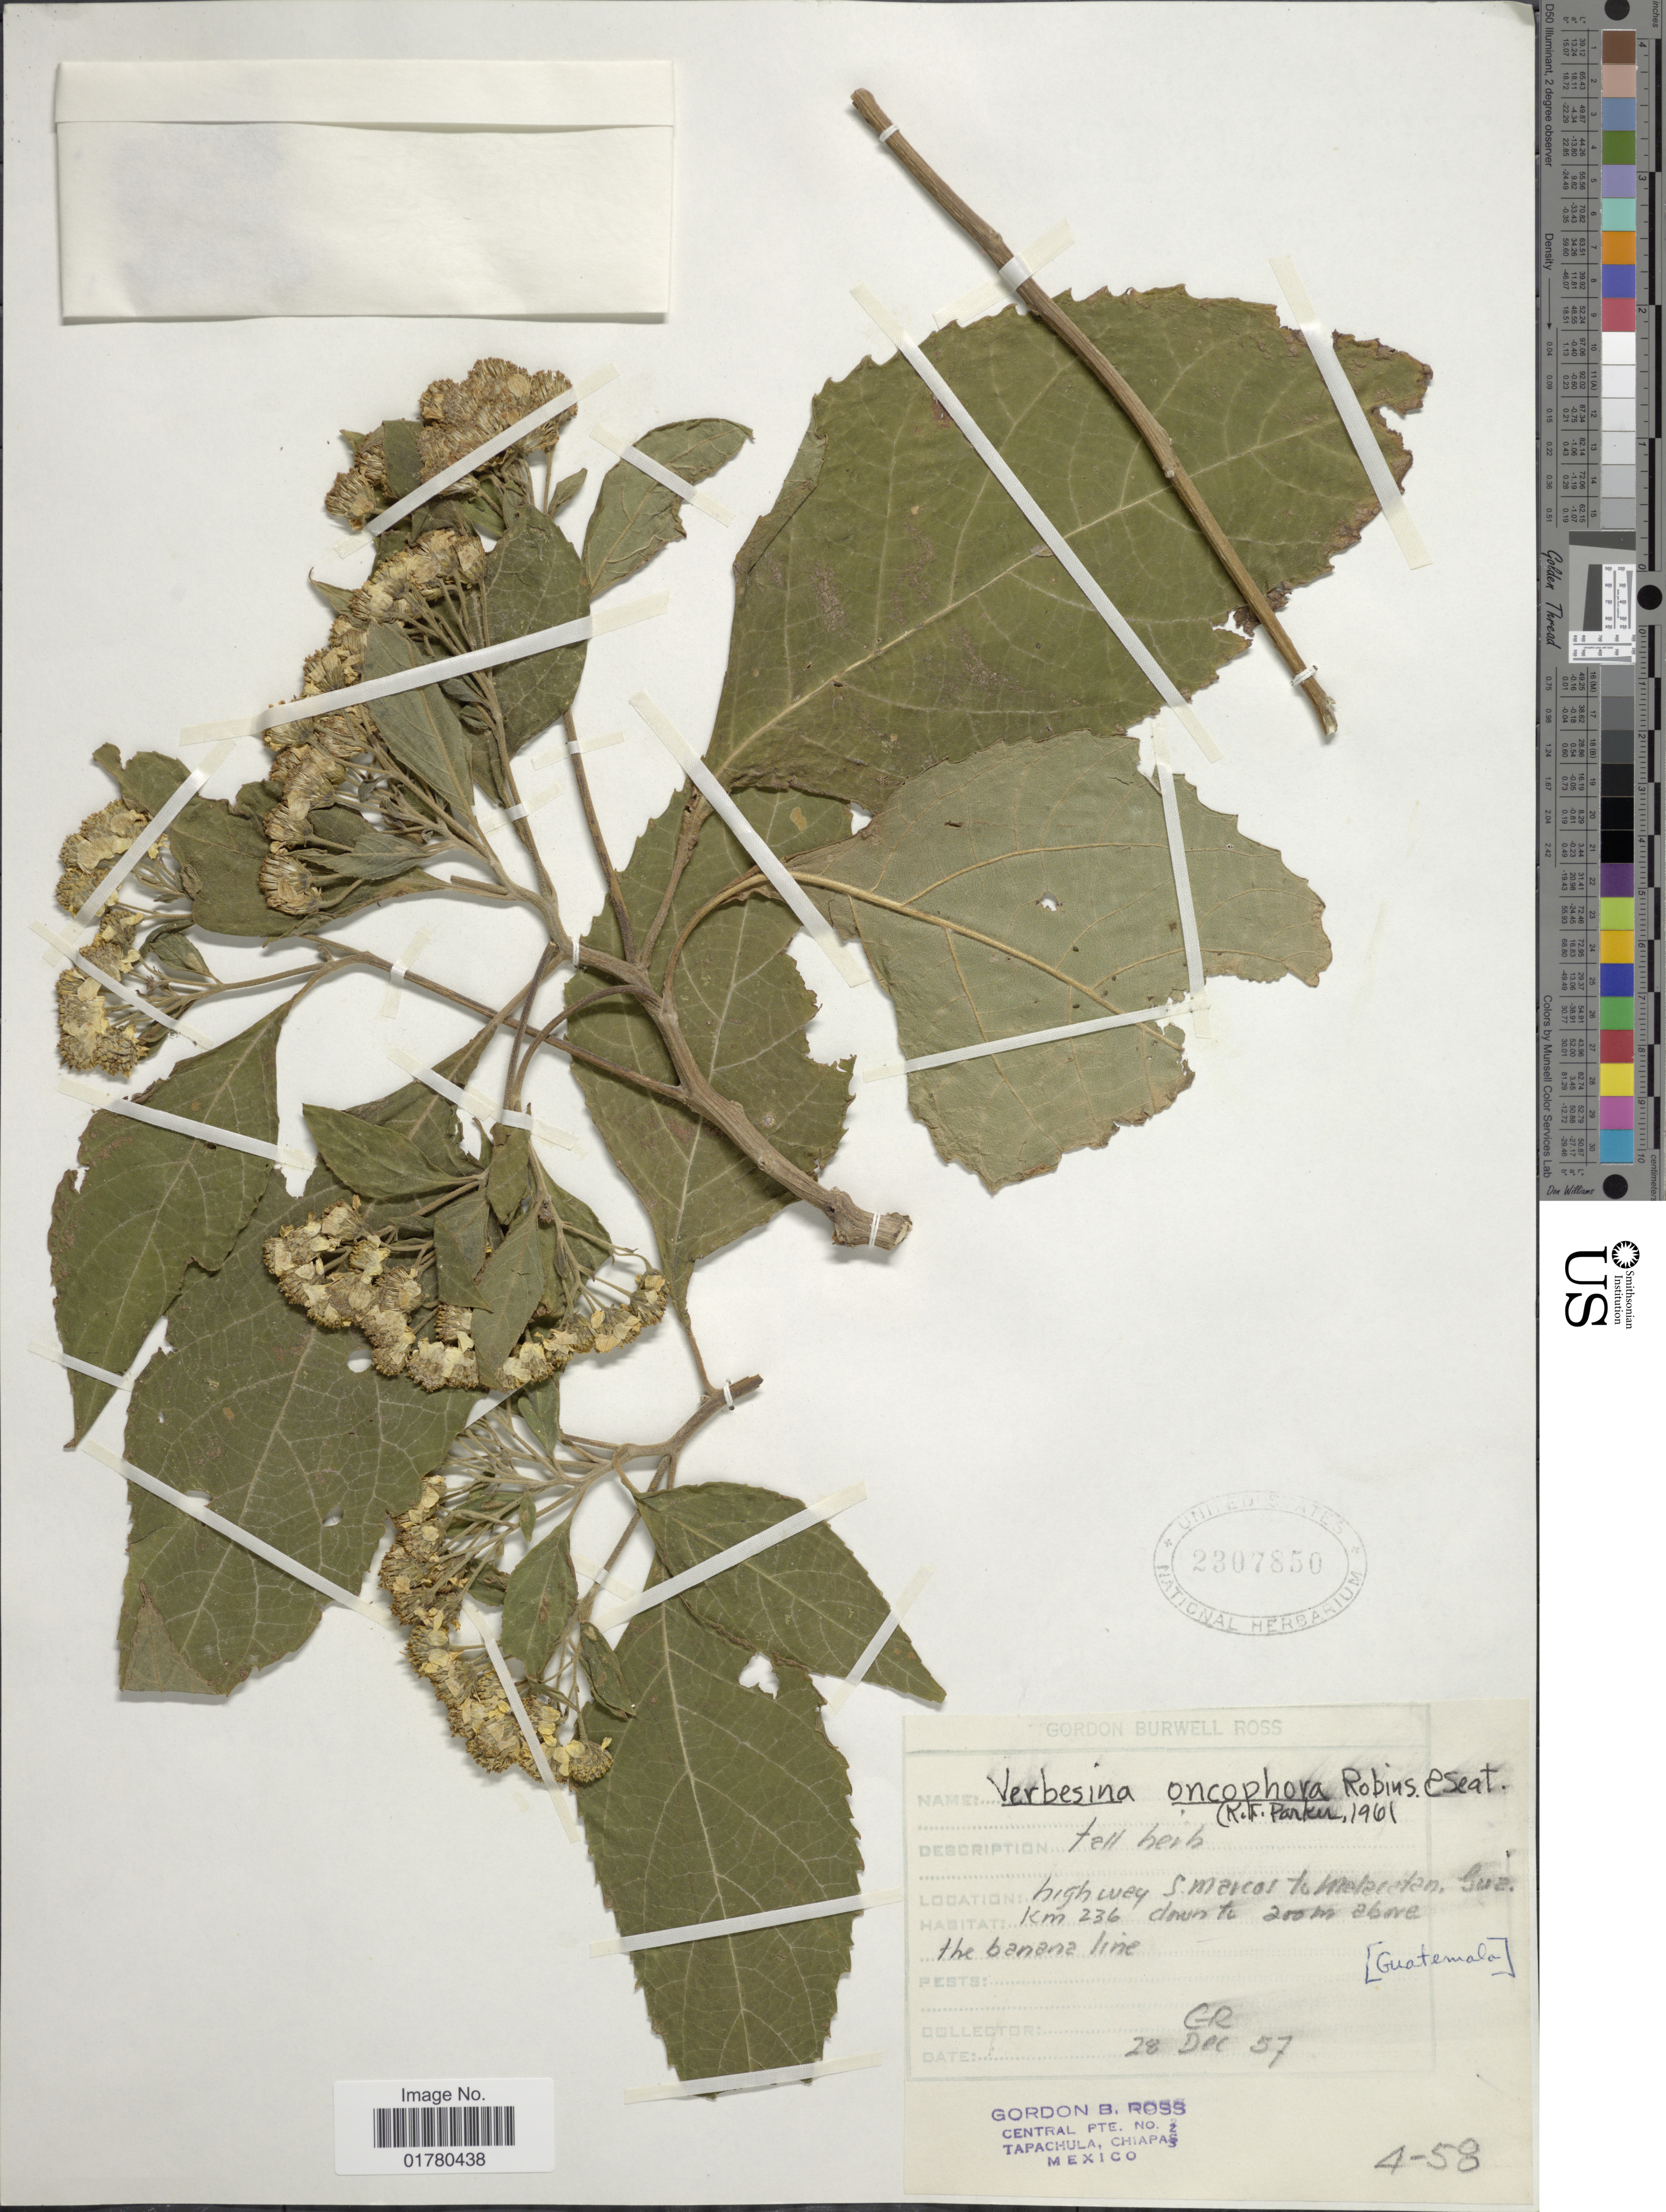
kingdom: Plantae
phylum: Tracheophyta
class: Magnoliopsida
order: Asterales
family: Asteraceae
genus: Verbesina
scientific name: Verbesina sp.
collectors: G. B. Ross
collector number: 4-58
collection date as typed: Transcribed d/m/y: 28/12/57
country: Guatemala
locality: Highway S. Marcos to Malacatan. Gua. Km 236 down to 200 m above the banana line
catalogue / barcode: US 2307850